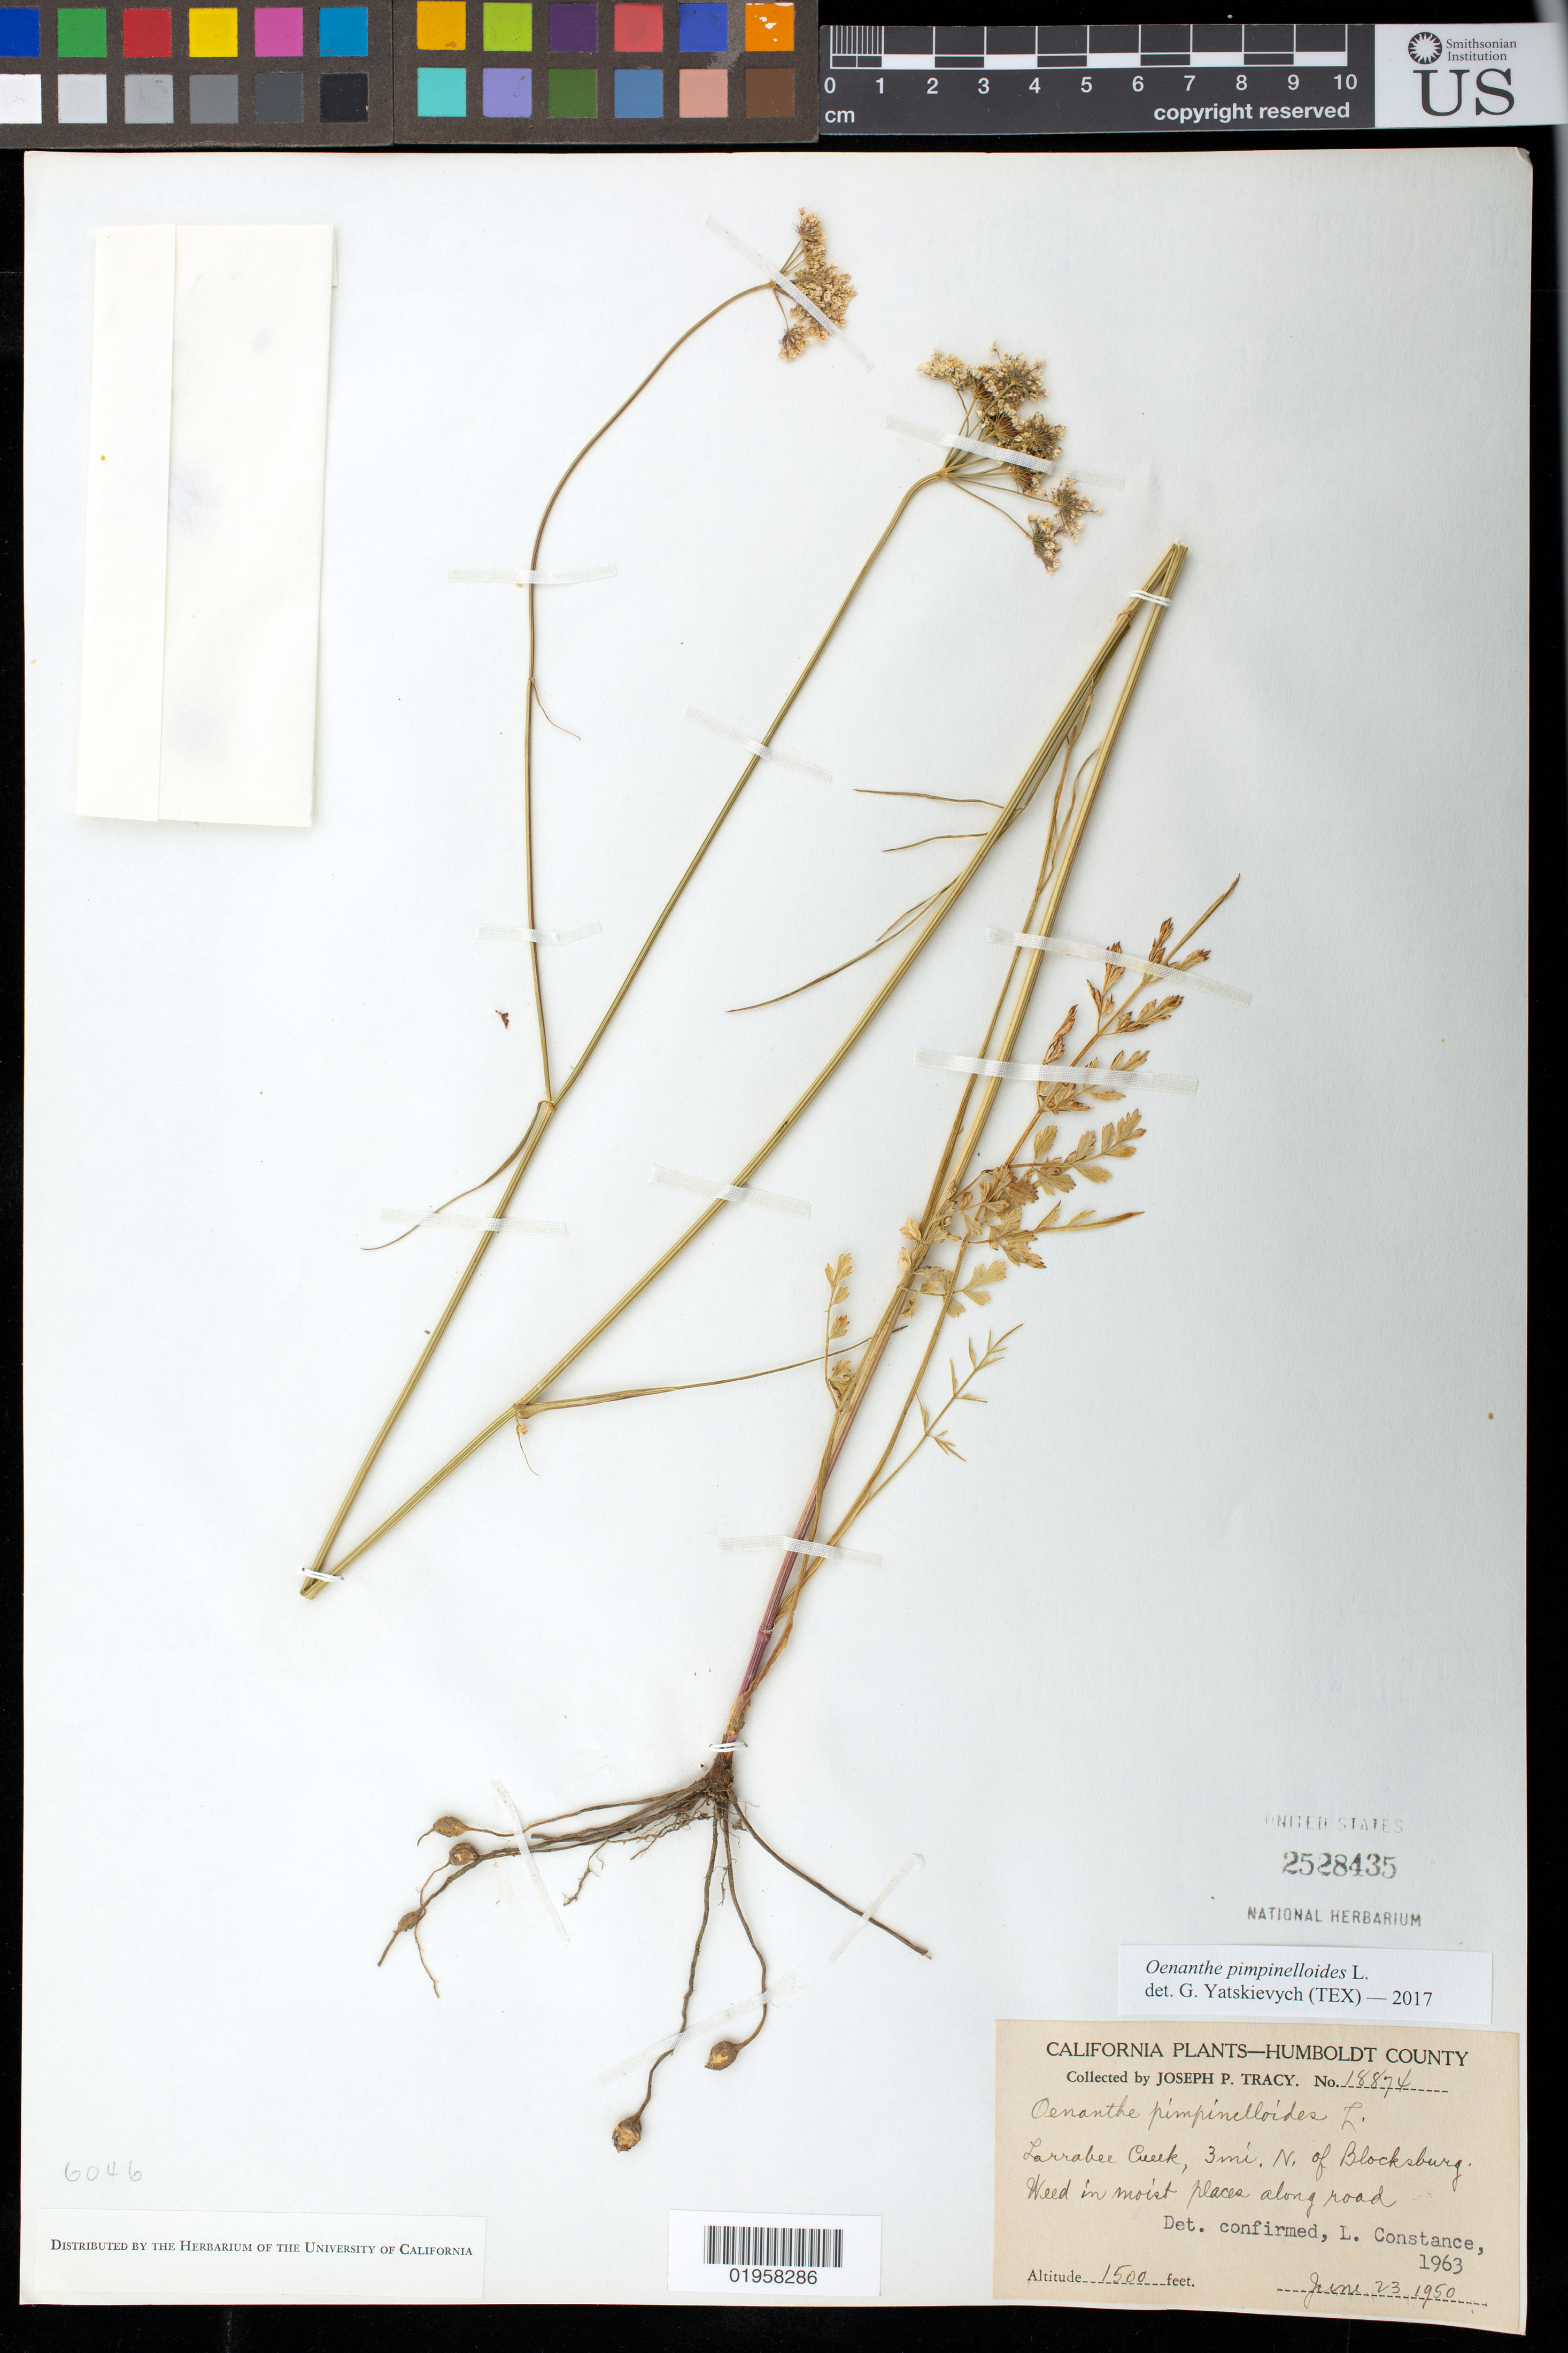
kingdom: Plantae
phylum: Tracheophyta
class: Magnoliopsida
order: Apiales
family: Apiaceae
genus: Oenanthe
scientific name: Oenanthe pimpinelloides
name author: L.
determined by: Yatskievych, G. A.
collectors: J. Tracy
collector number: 18874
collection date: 1950-06-23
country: United States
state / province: California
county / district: Humboldt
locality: Larrabee Creek, 3 miles N of Blocksburg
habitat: In moist places along road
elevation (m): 457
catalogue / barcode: US 2528435